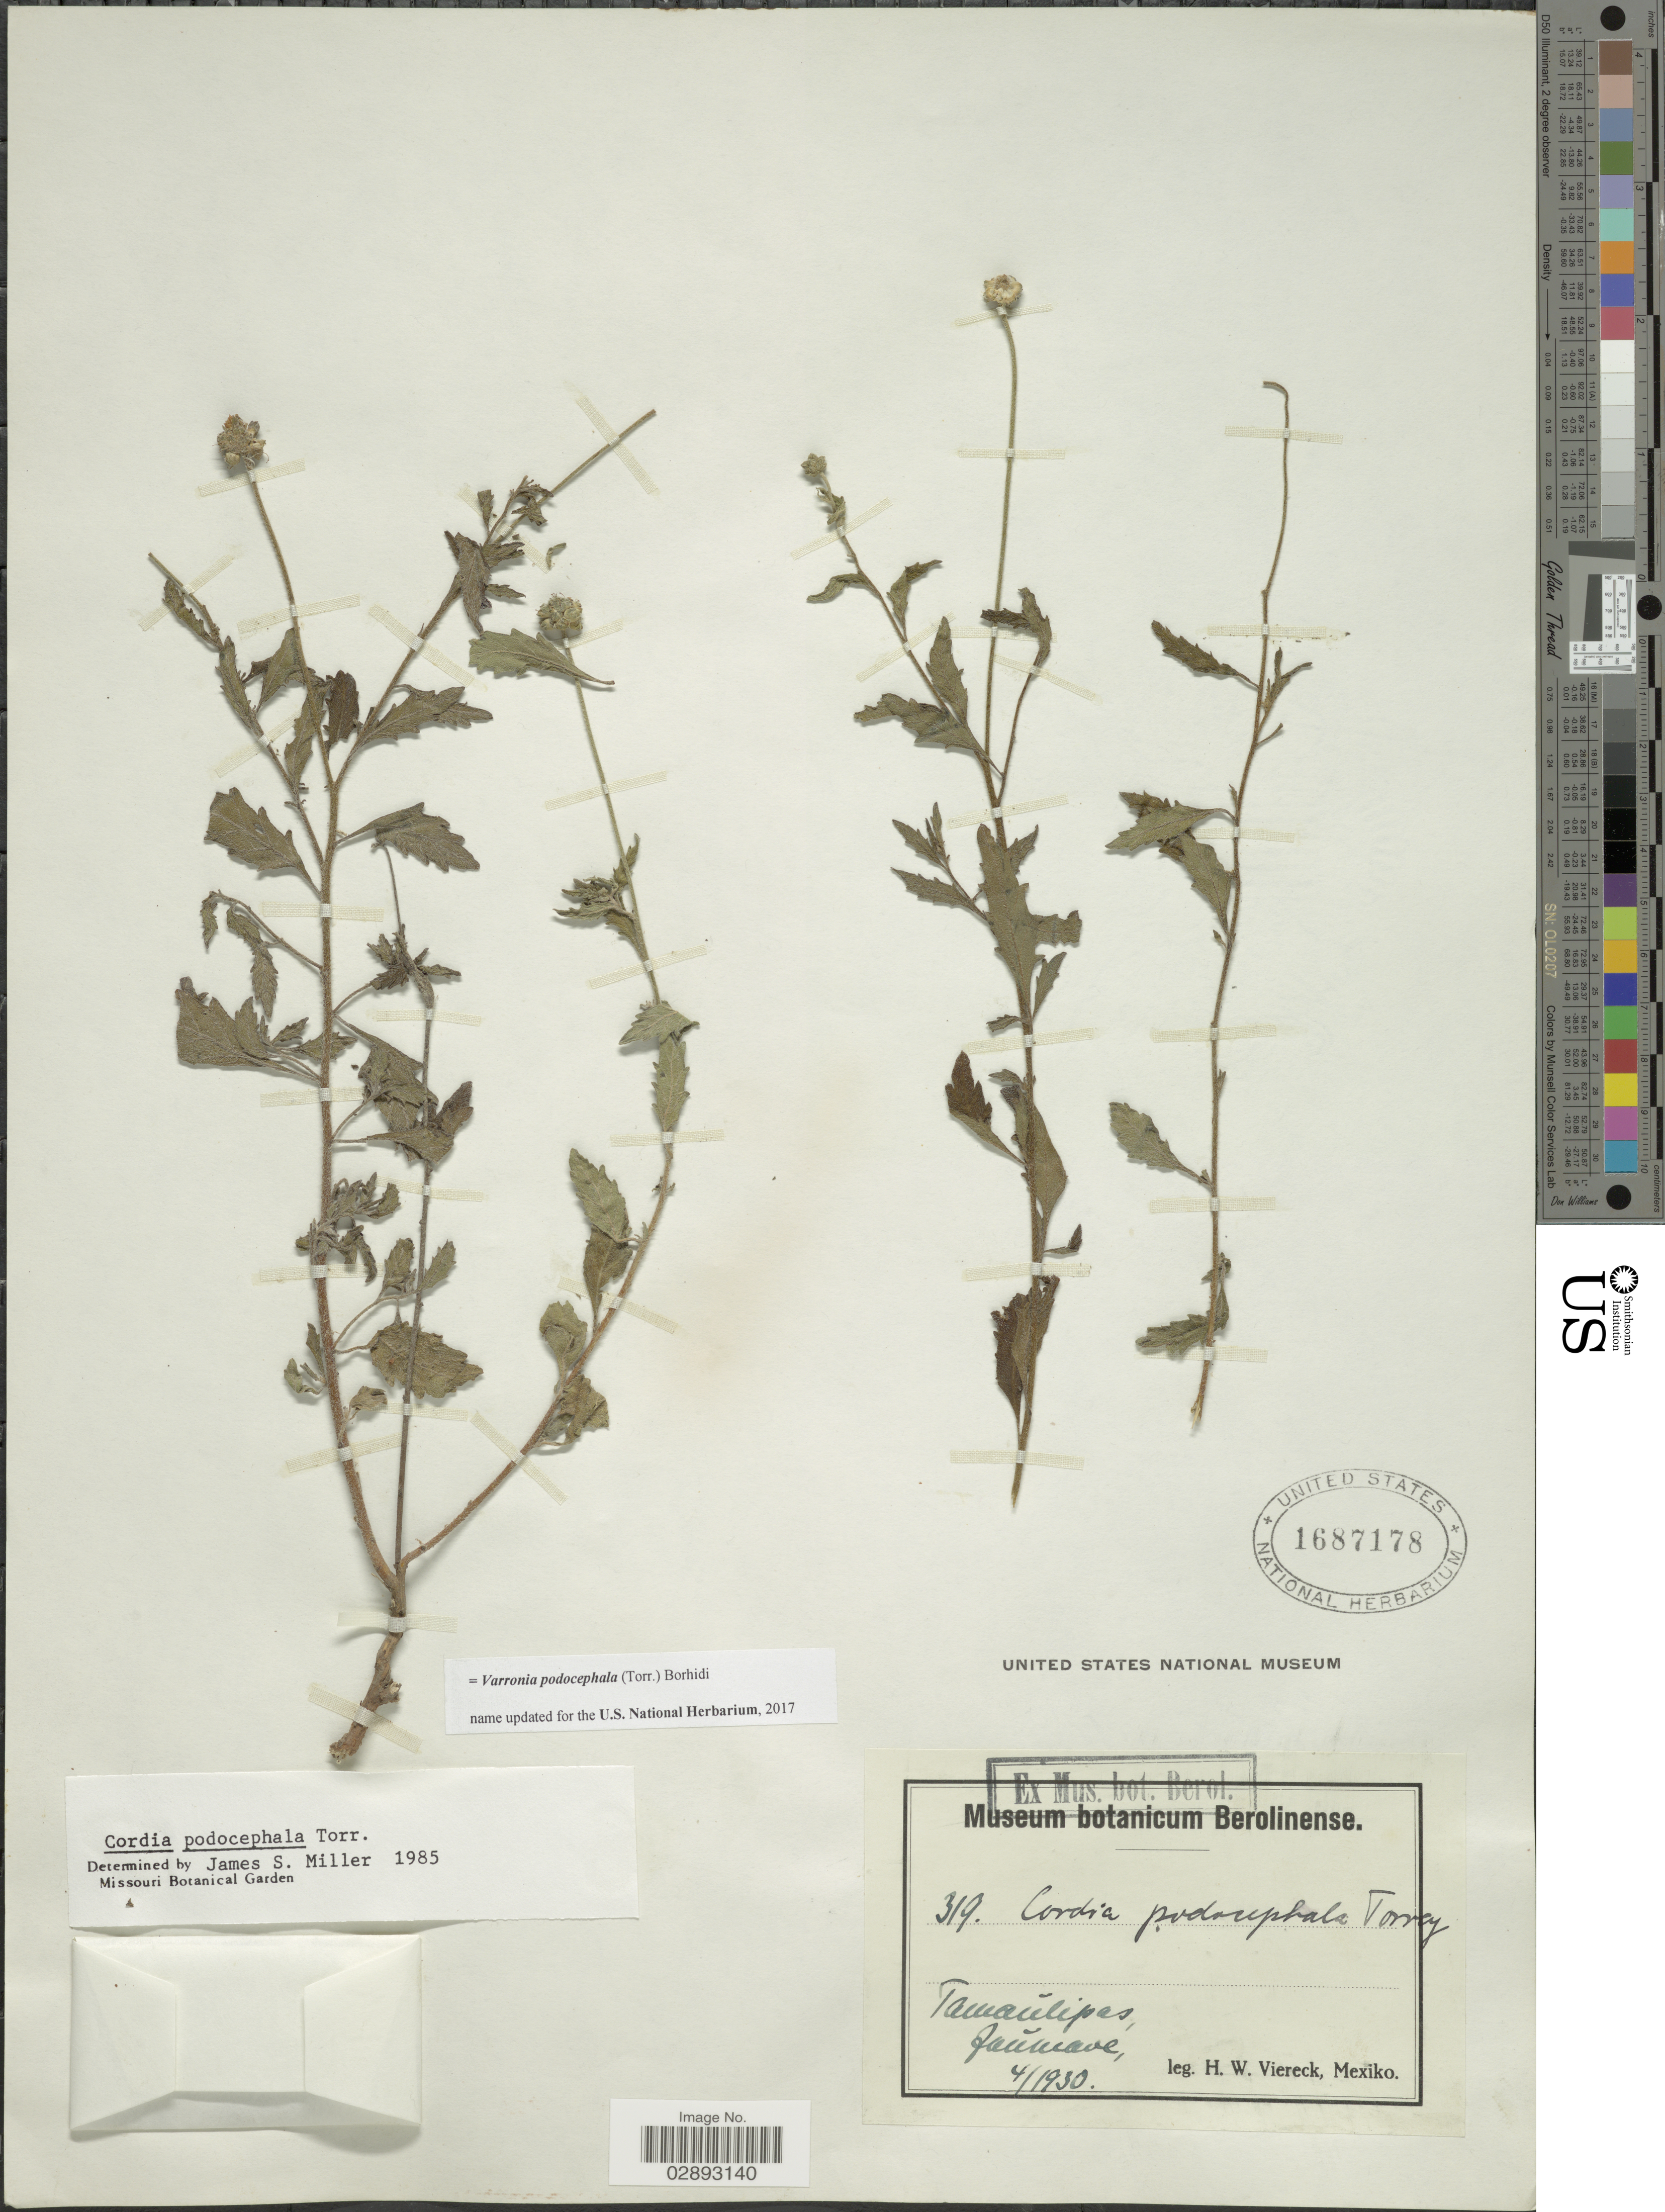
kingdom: Plantae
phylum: Tracheophyta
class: Magnoliopsida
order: Boraginales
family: Cordiaceae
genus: Varronia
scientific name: Varronia podocephala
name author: (Torr.) Borhidi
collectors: H. W. Viereck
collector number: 319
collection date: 1930-04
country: Mexico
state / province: Tamaulipas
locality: Tamaulipas, Jaumave.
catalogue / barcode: US 1687178